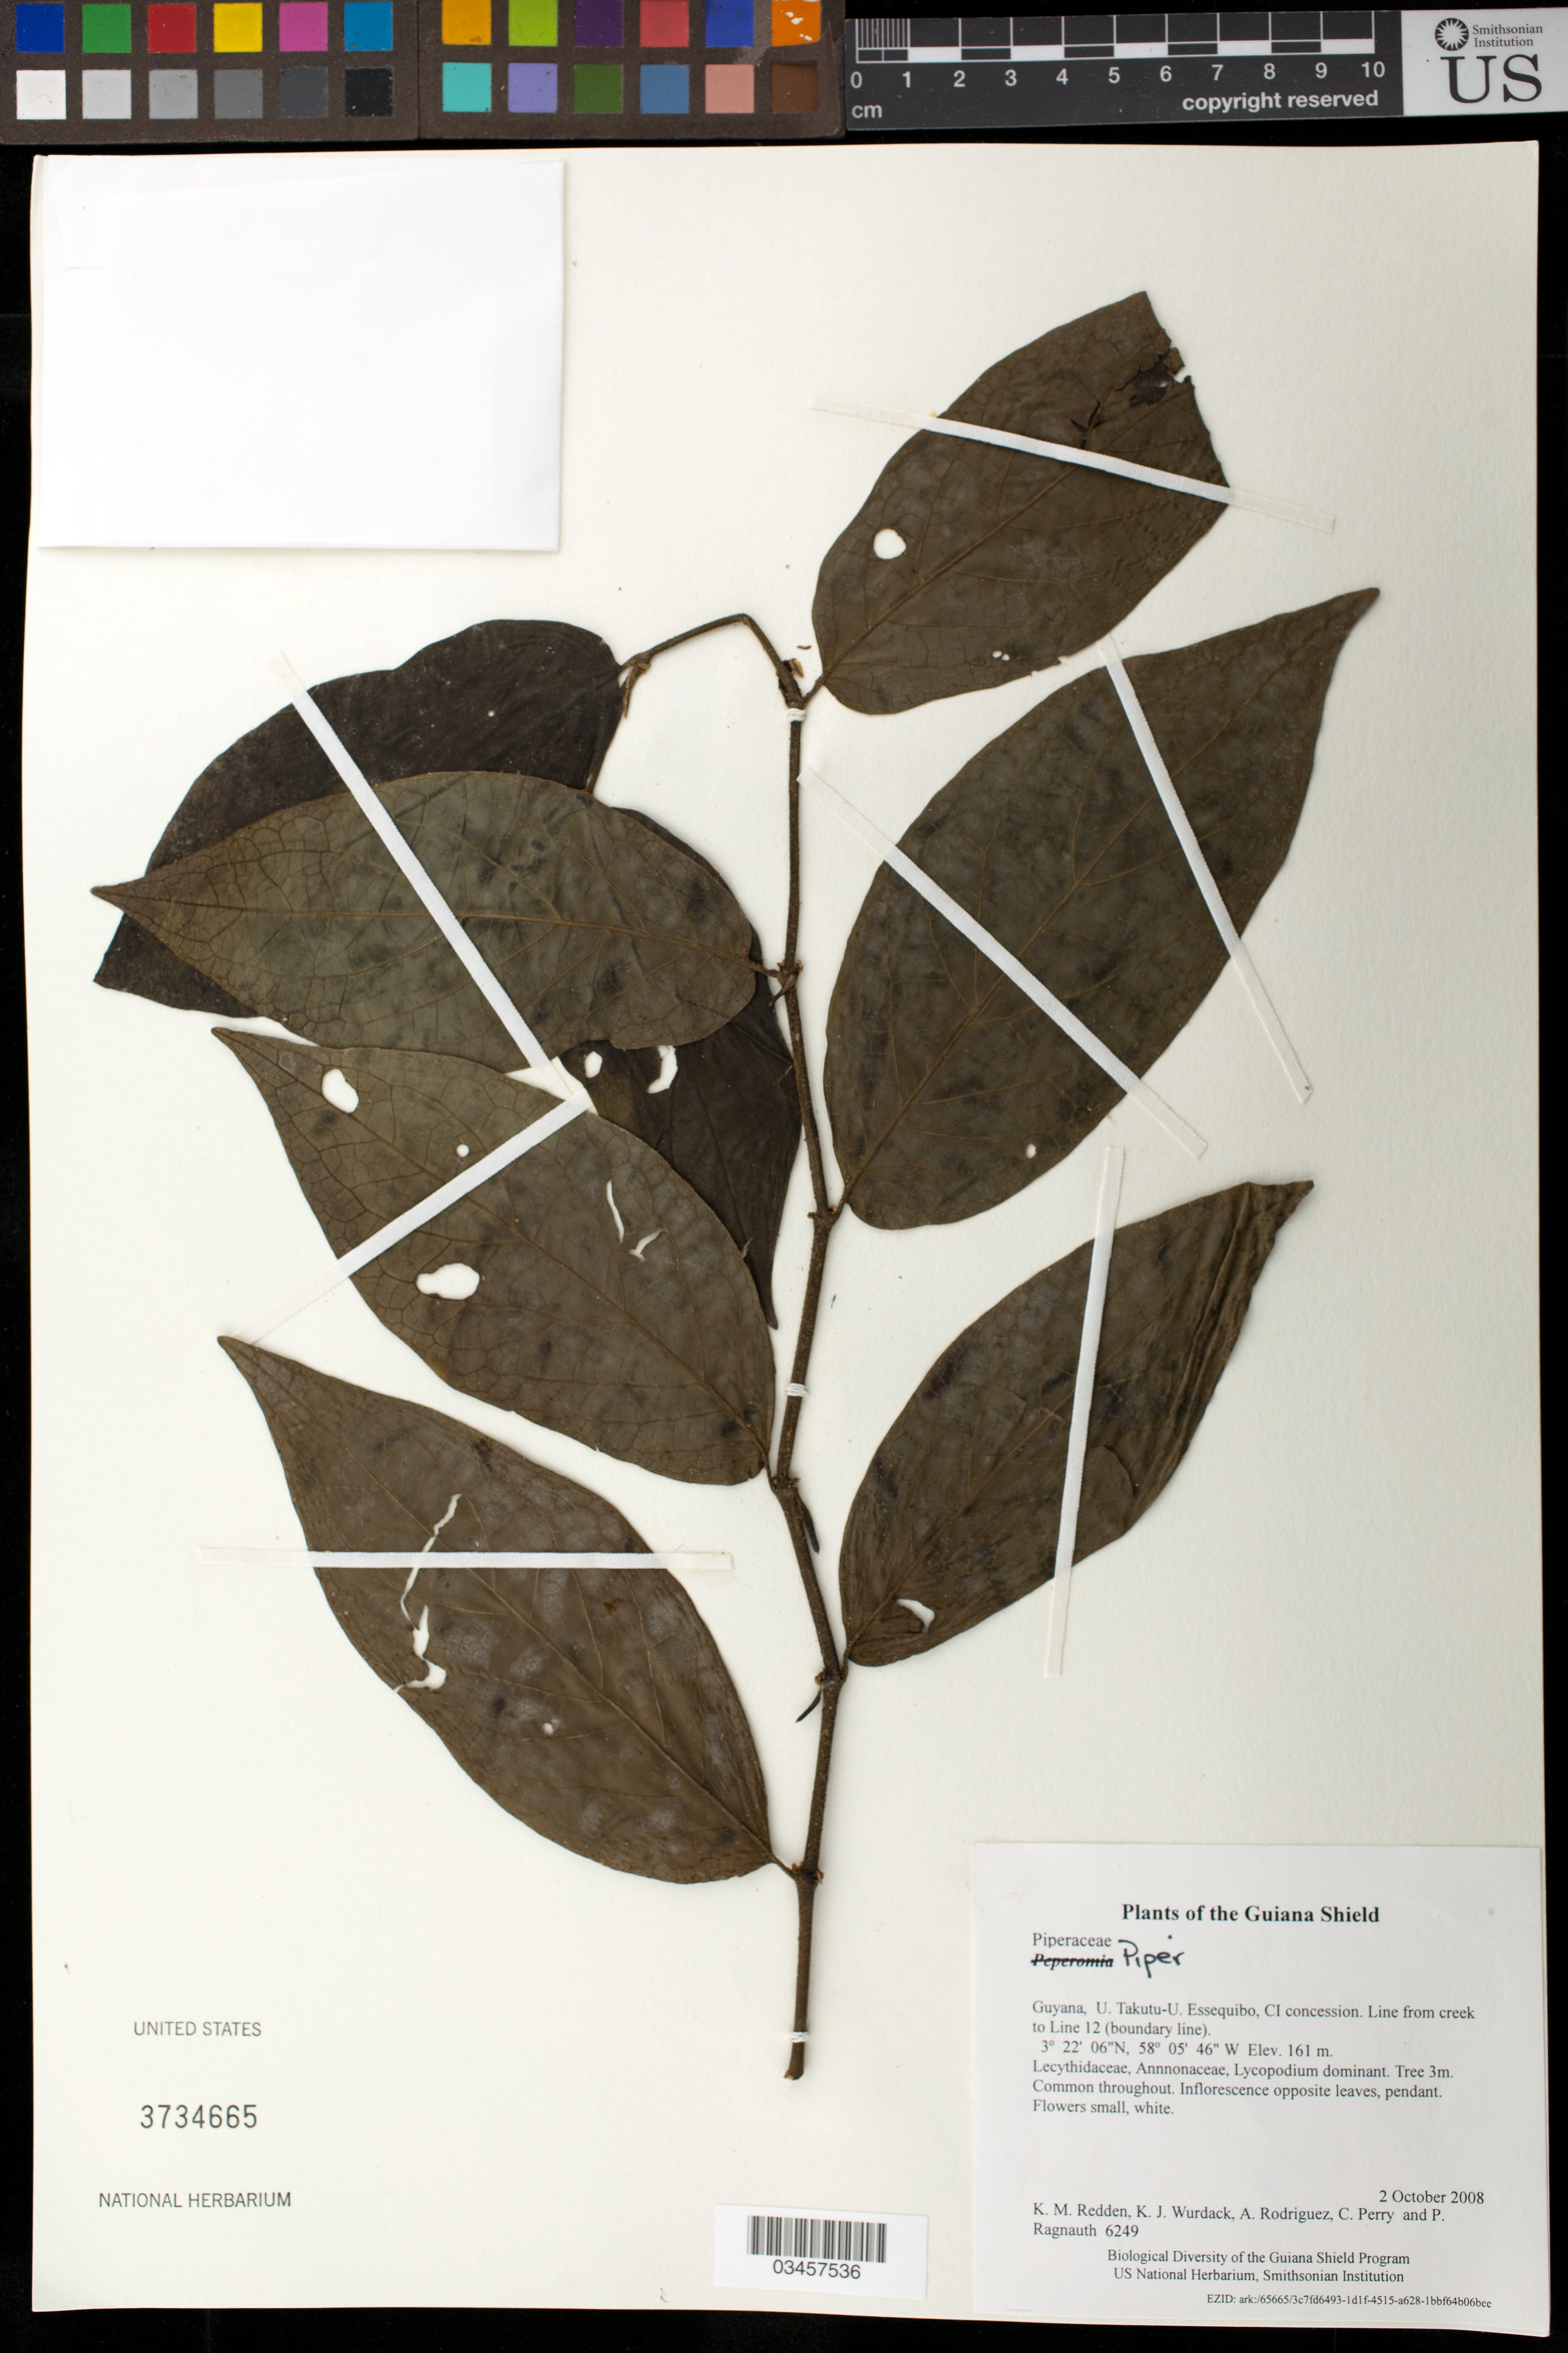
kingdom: Plantae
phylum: Tracheophyta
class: Magnoliopsida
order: Piperales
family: Piperaceae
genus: Piper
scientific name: Piper sp.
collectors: K. M. Redden, K. Wurdack, A. Rodriguez, C. Perry & P. Ragnauth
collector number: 6249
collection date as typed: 2 October 2008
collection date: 2008-10-02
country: Guyana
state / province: U. Takutu-U. Essequibo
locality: CI concession. Line from creek to Line 12 (boundary line)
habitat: Lecythidaceae, Annnonaceae, Lycopodium dominant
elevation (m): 161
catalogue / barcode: US 3734665